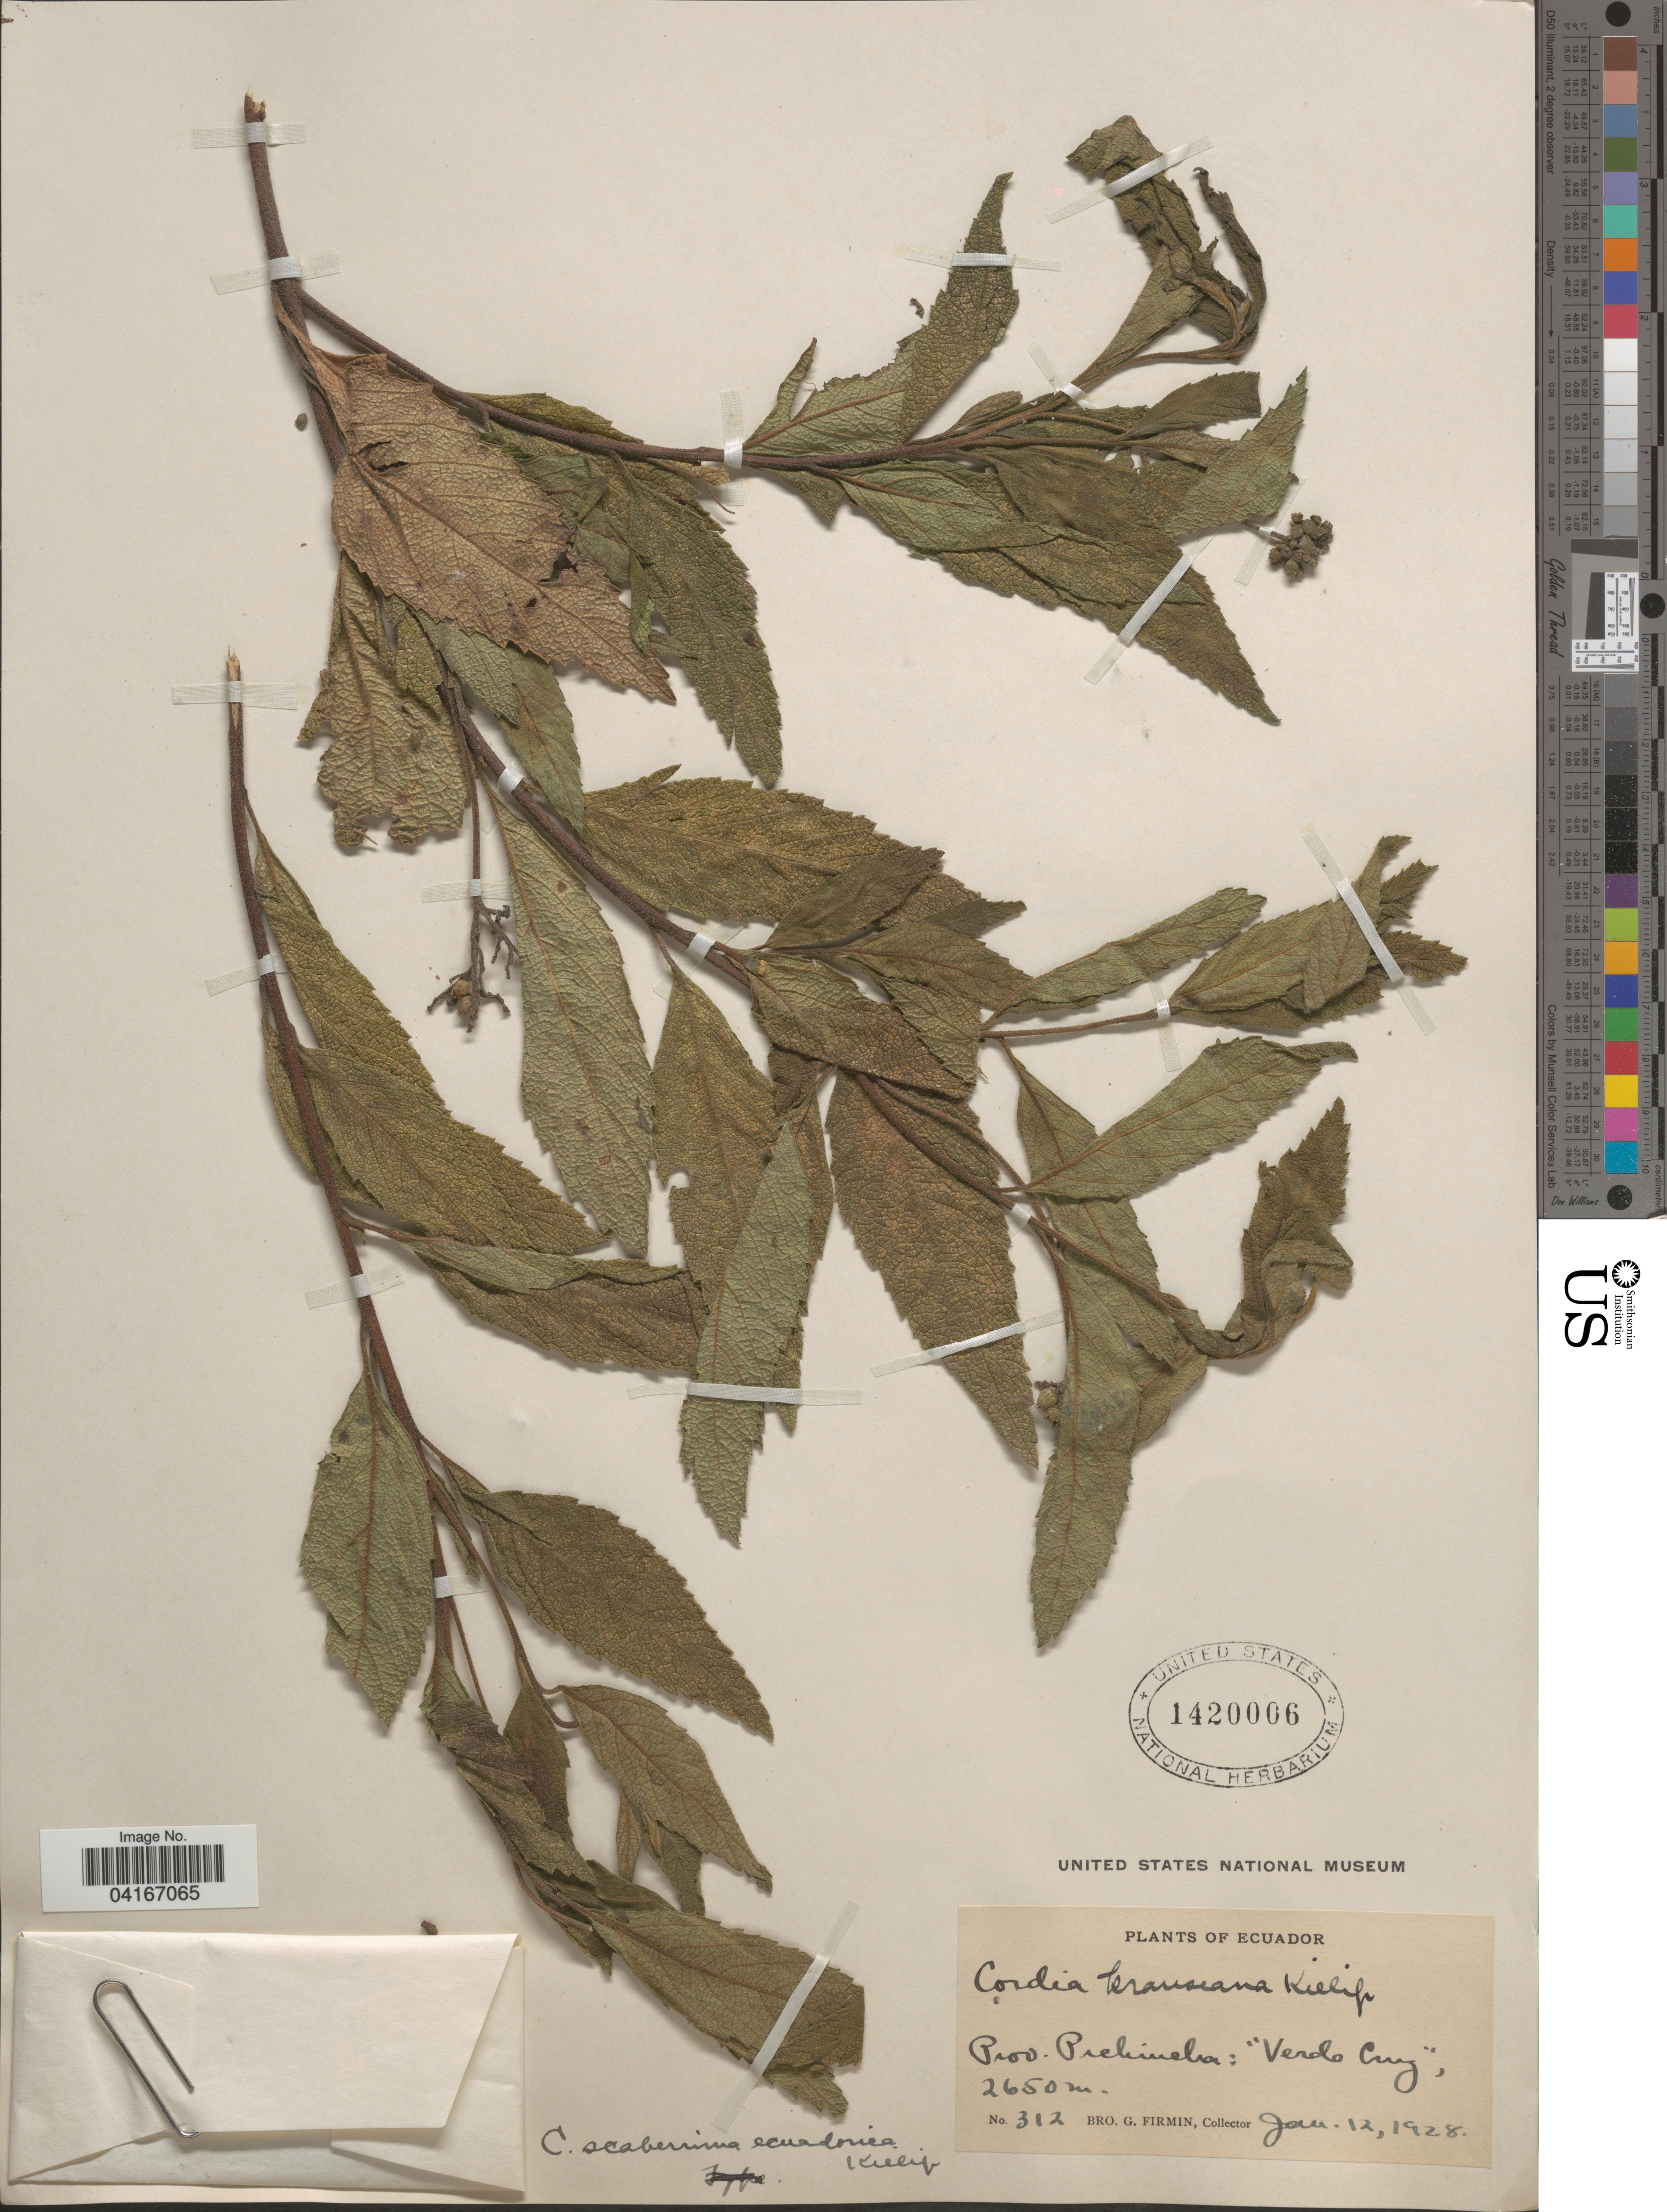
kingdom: Plantae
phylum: Tracheophyta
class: Magnoliopsida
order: Boraginales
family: Cordiaceae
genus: Cordia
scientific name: Cordia krauseana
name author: Killip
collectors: F. Firmin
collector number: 312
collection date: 1928-01-12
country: Ecuador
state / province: Pichincha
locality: Verde Cruz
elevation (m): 2650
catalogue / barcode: US 1420006